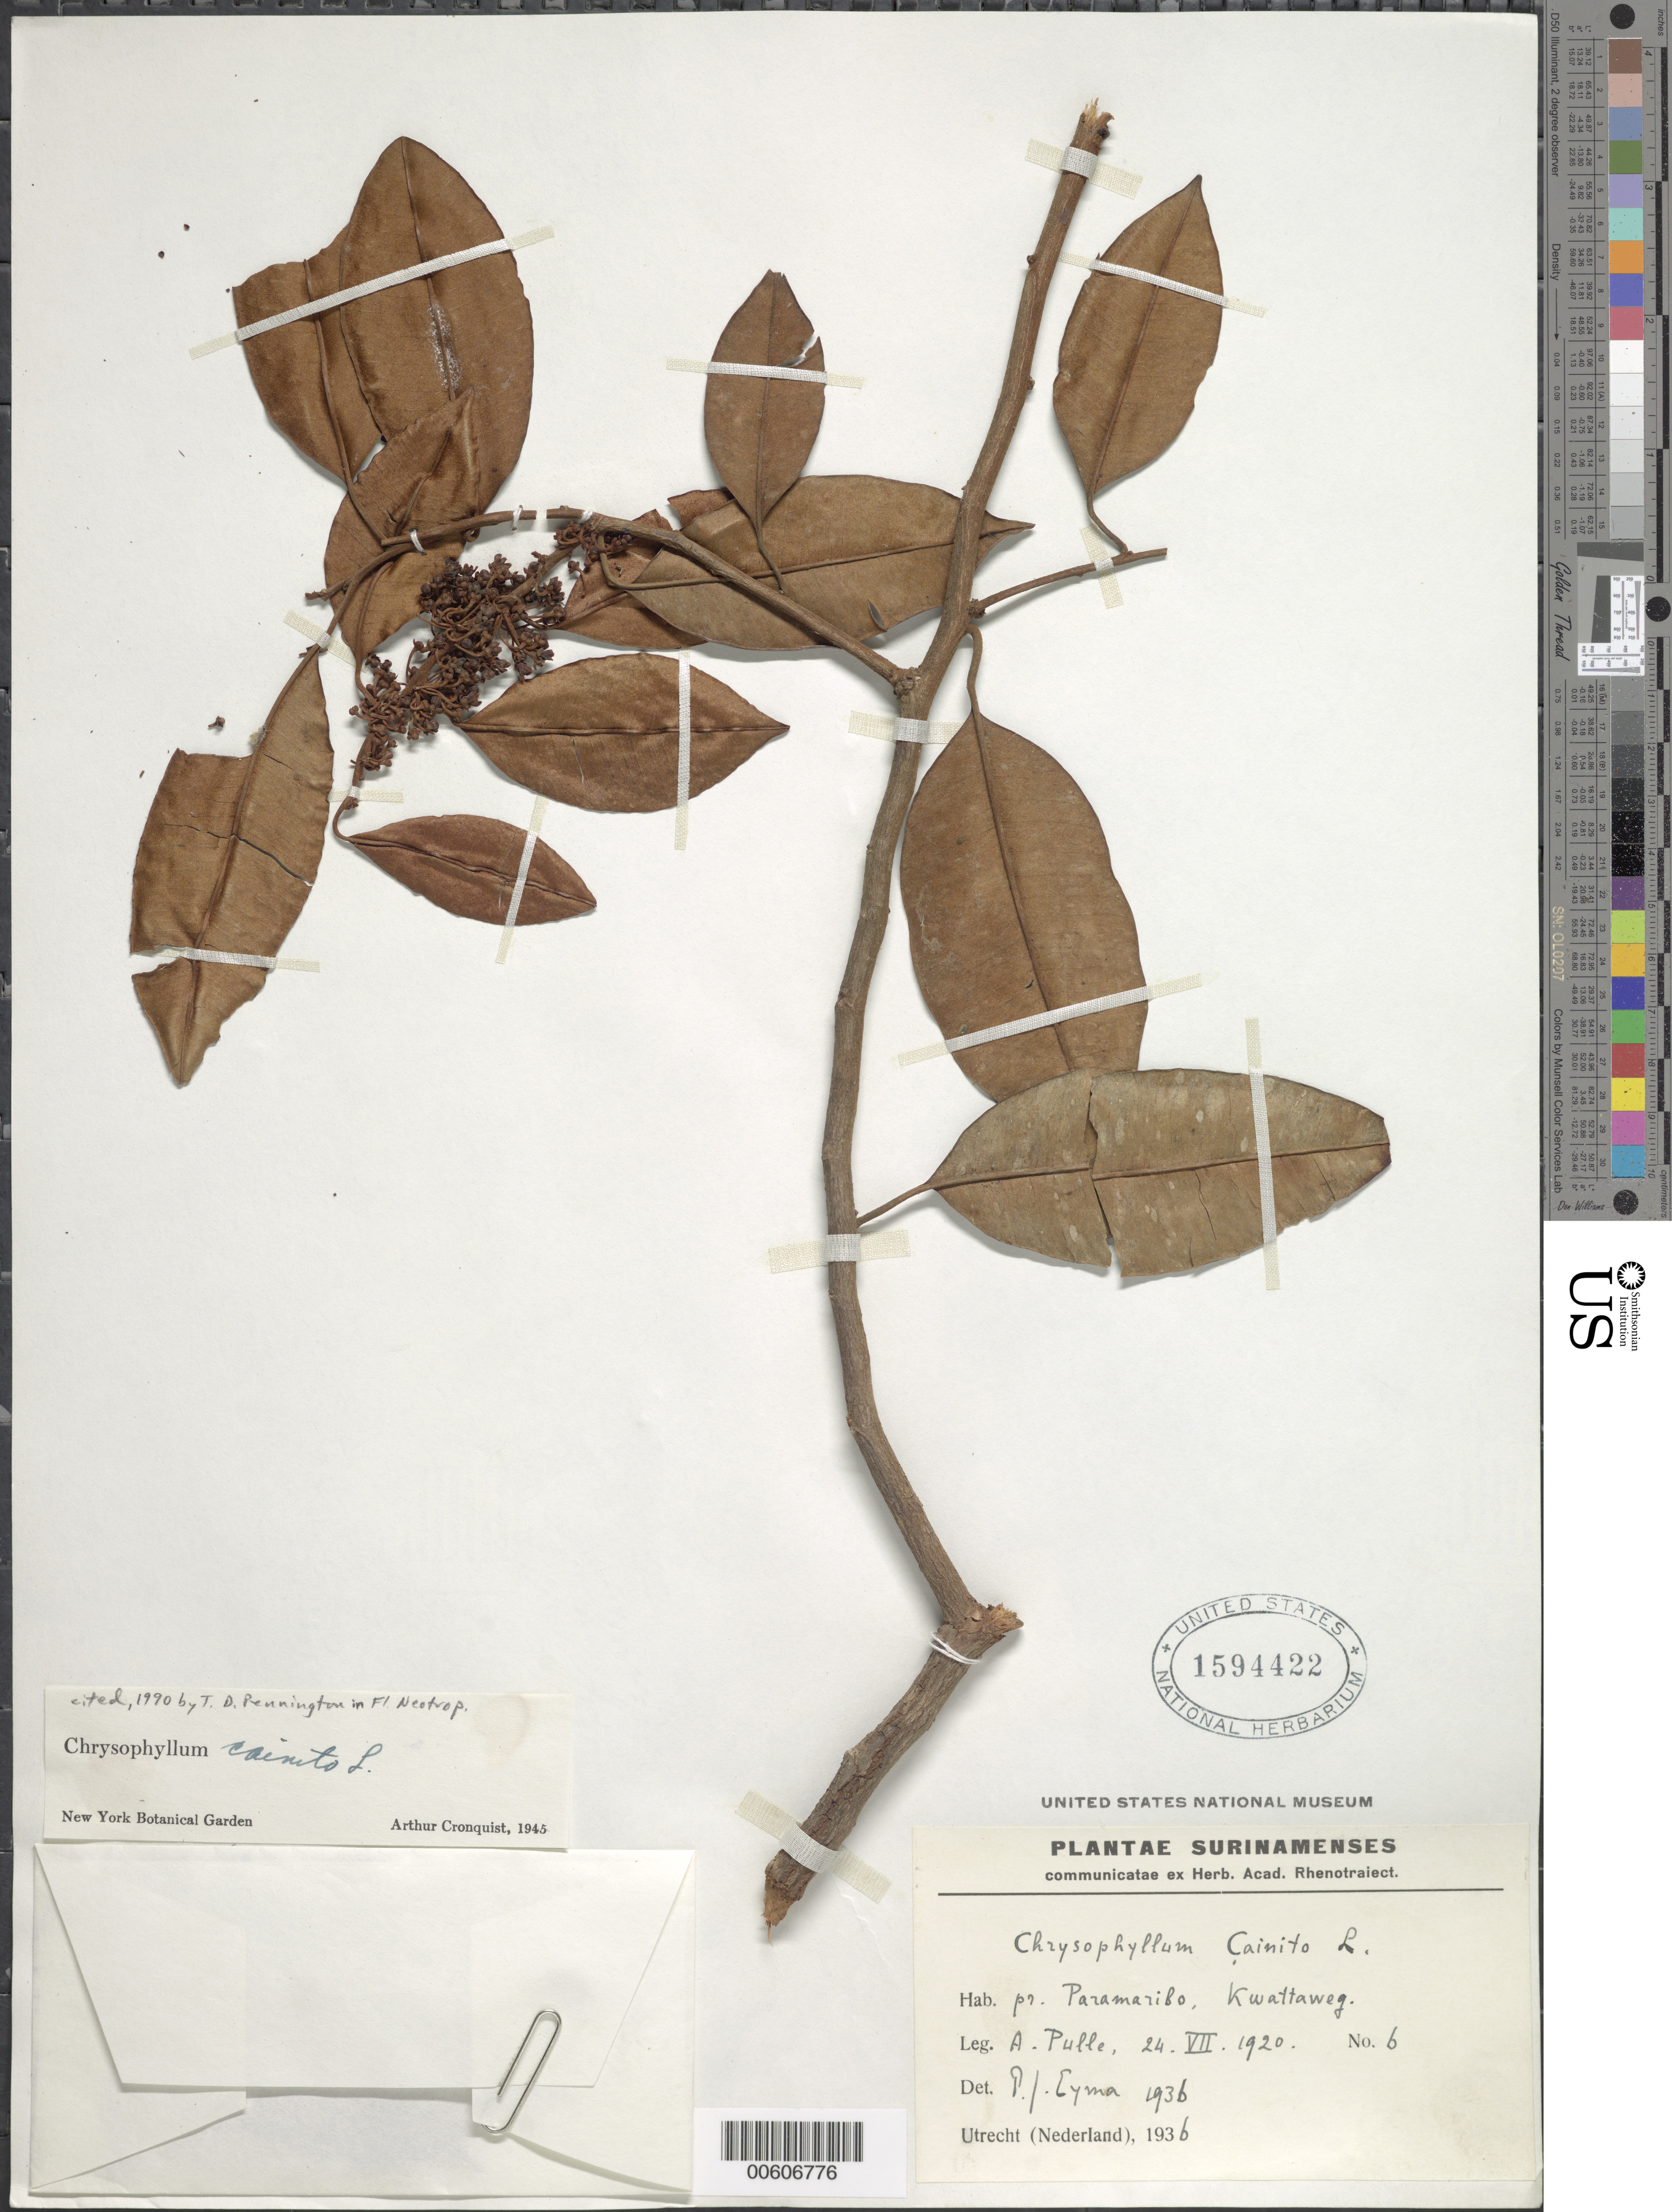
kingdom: Plantae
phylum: Tracheophyta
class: Magnoliopsida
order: Ericales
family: Sapotaceae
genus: Chrysophyllum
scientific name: Chrysophyllum cainito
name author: L.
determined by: Pennington, T. D., (K)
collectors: A. A. Pulle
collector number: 6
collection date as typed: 24-Jul-20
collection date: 1920-07-24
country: Suriname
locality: Paramaribo, Kwattaweg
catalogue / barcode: US 1594422